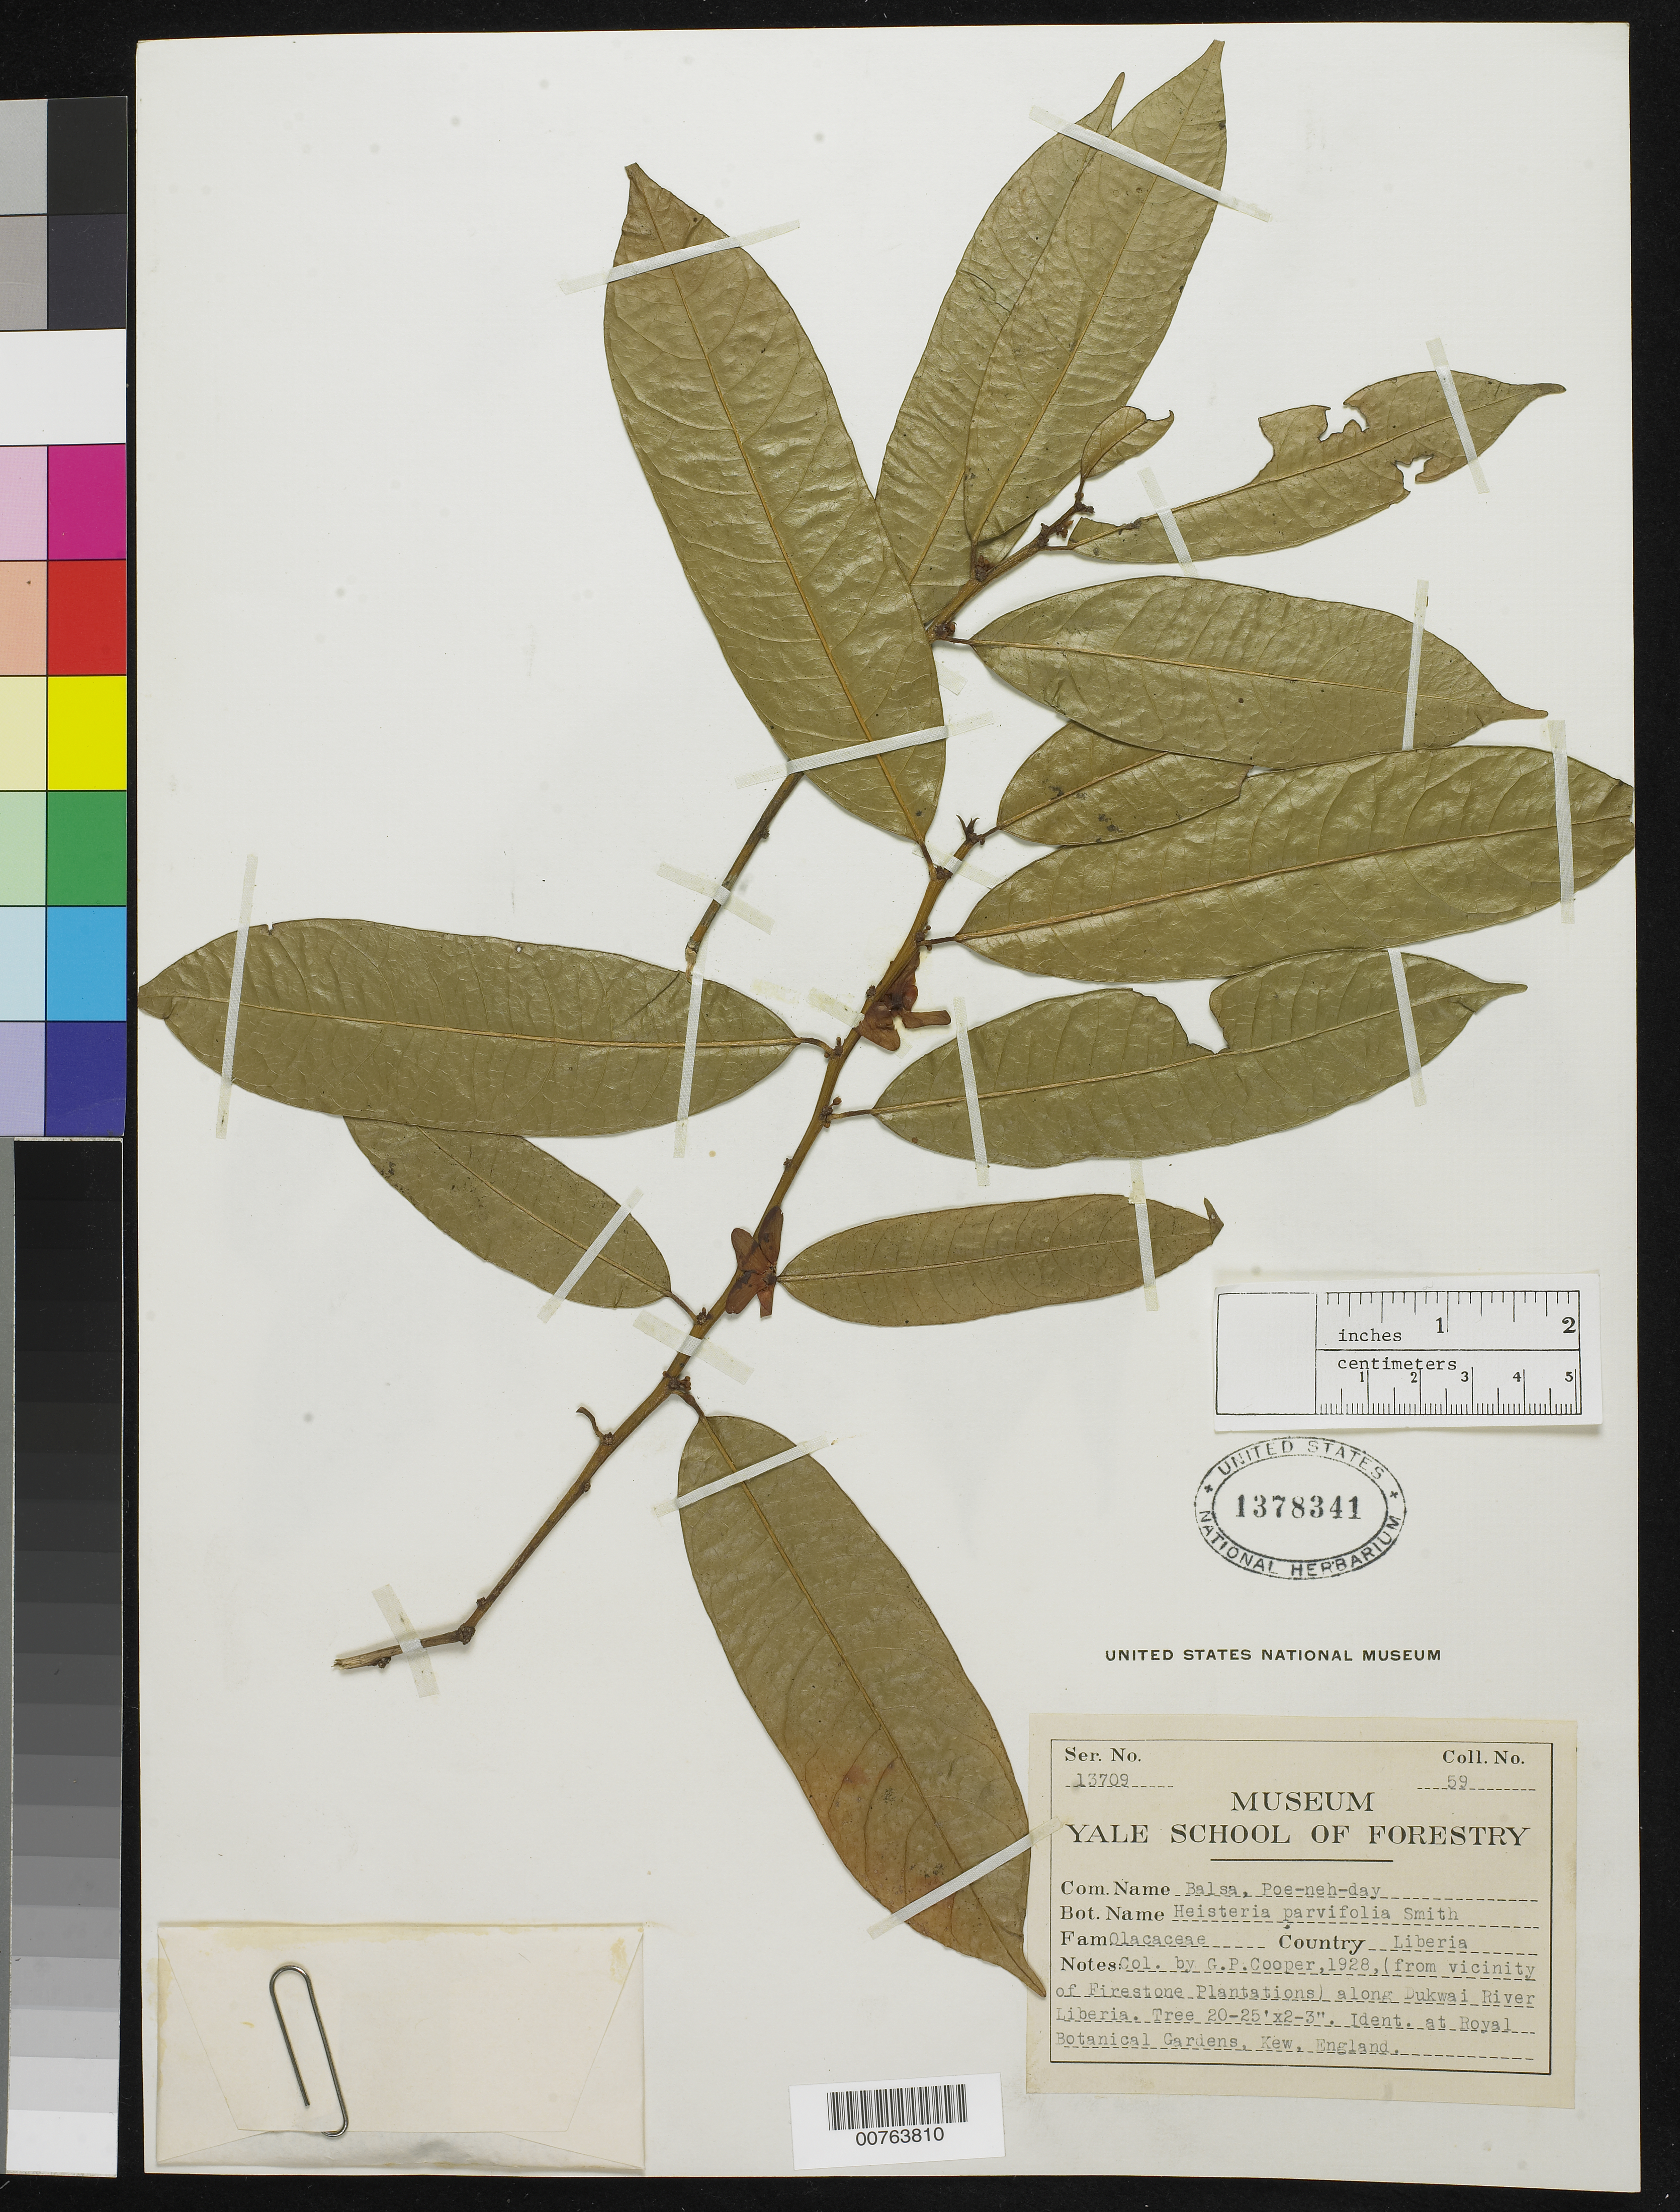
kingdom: Plantae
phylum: Tracheophyta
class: Magnoliopsida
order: Santalales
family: Erythropalaceae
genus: Heisteria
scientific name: Heisteria parvifolia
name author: Sm.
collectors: G. Cooper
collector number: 59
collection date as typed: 1928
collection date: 1928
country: Liberia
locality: (near Firestone Plantations) along Dukwai River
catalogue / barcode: US 1378341